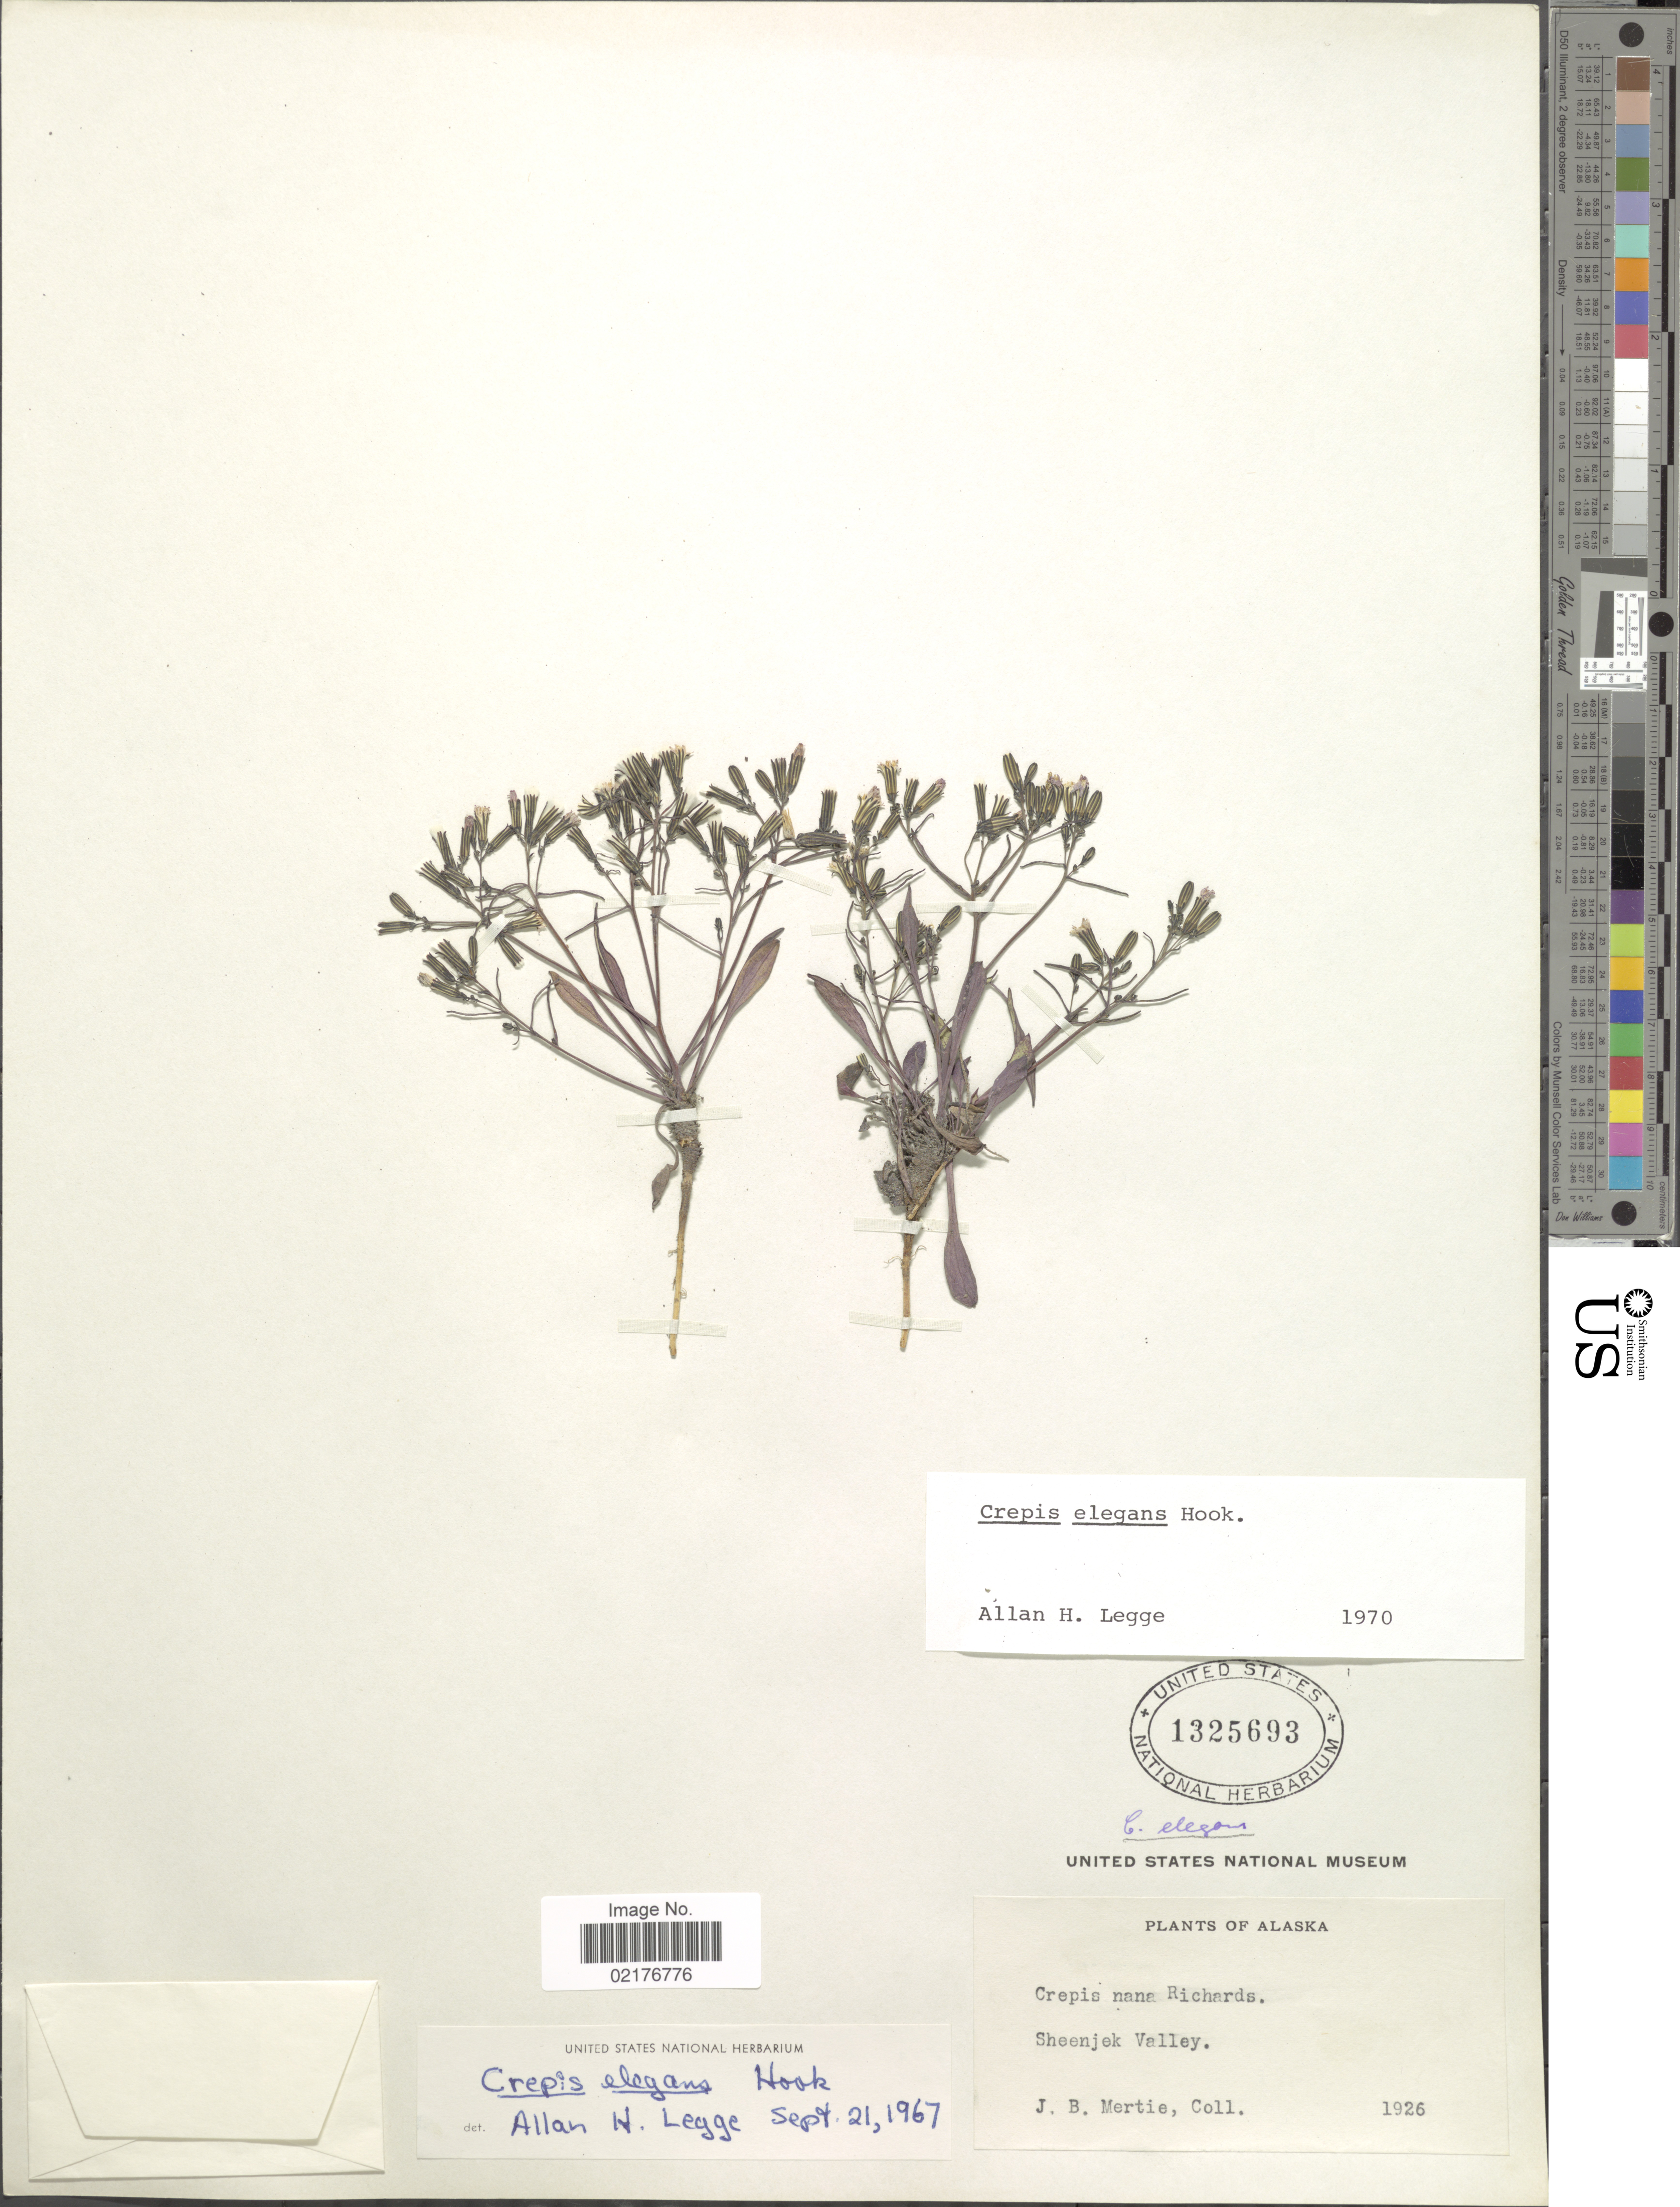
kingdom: Plantae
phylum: Tracheophyta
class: Magnoliopsida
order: Asterales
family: Asteraceae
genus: Askellia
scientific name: Askellia elegans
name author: (Hook.) W.A. Weber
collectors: J. Mertie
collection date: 1926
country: United States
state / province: Alaska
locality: Sheenjek Valley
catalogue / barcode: US 1325693